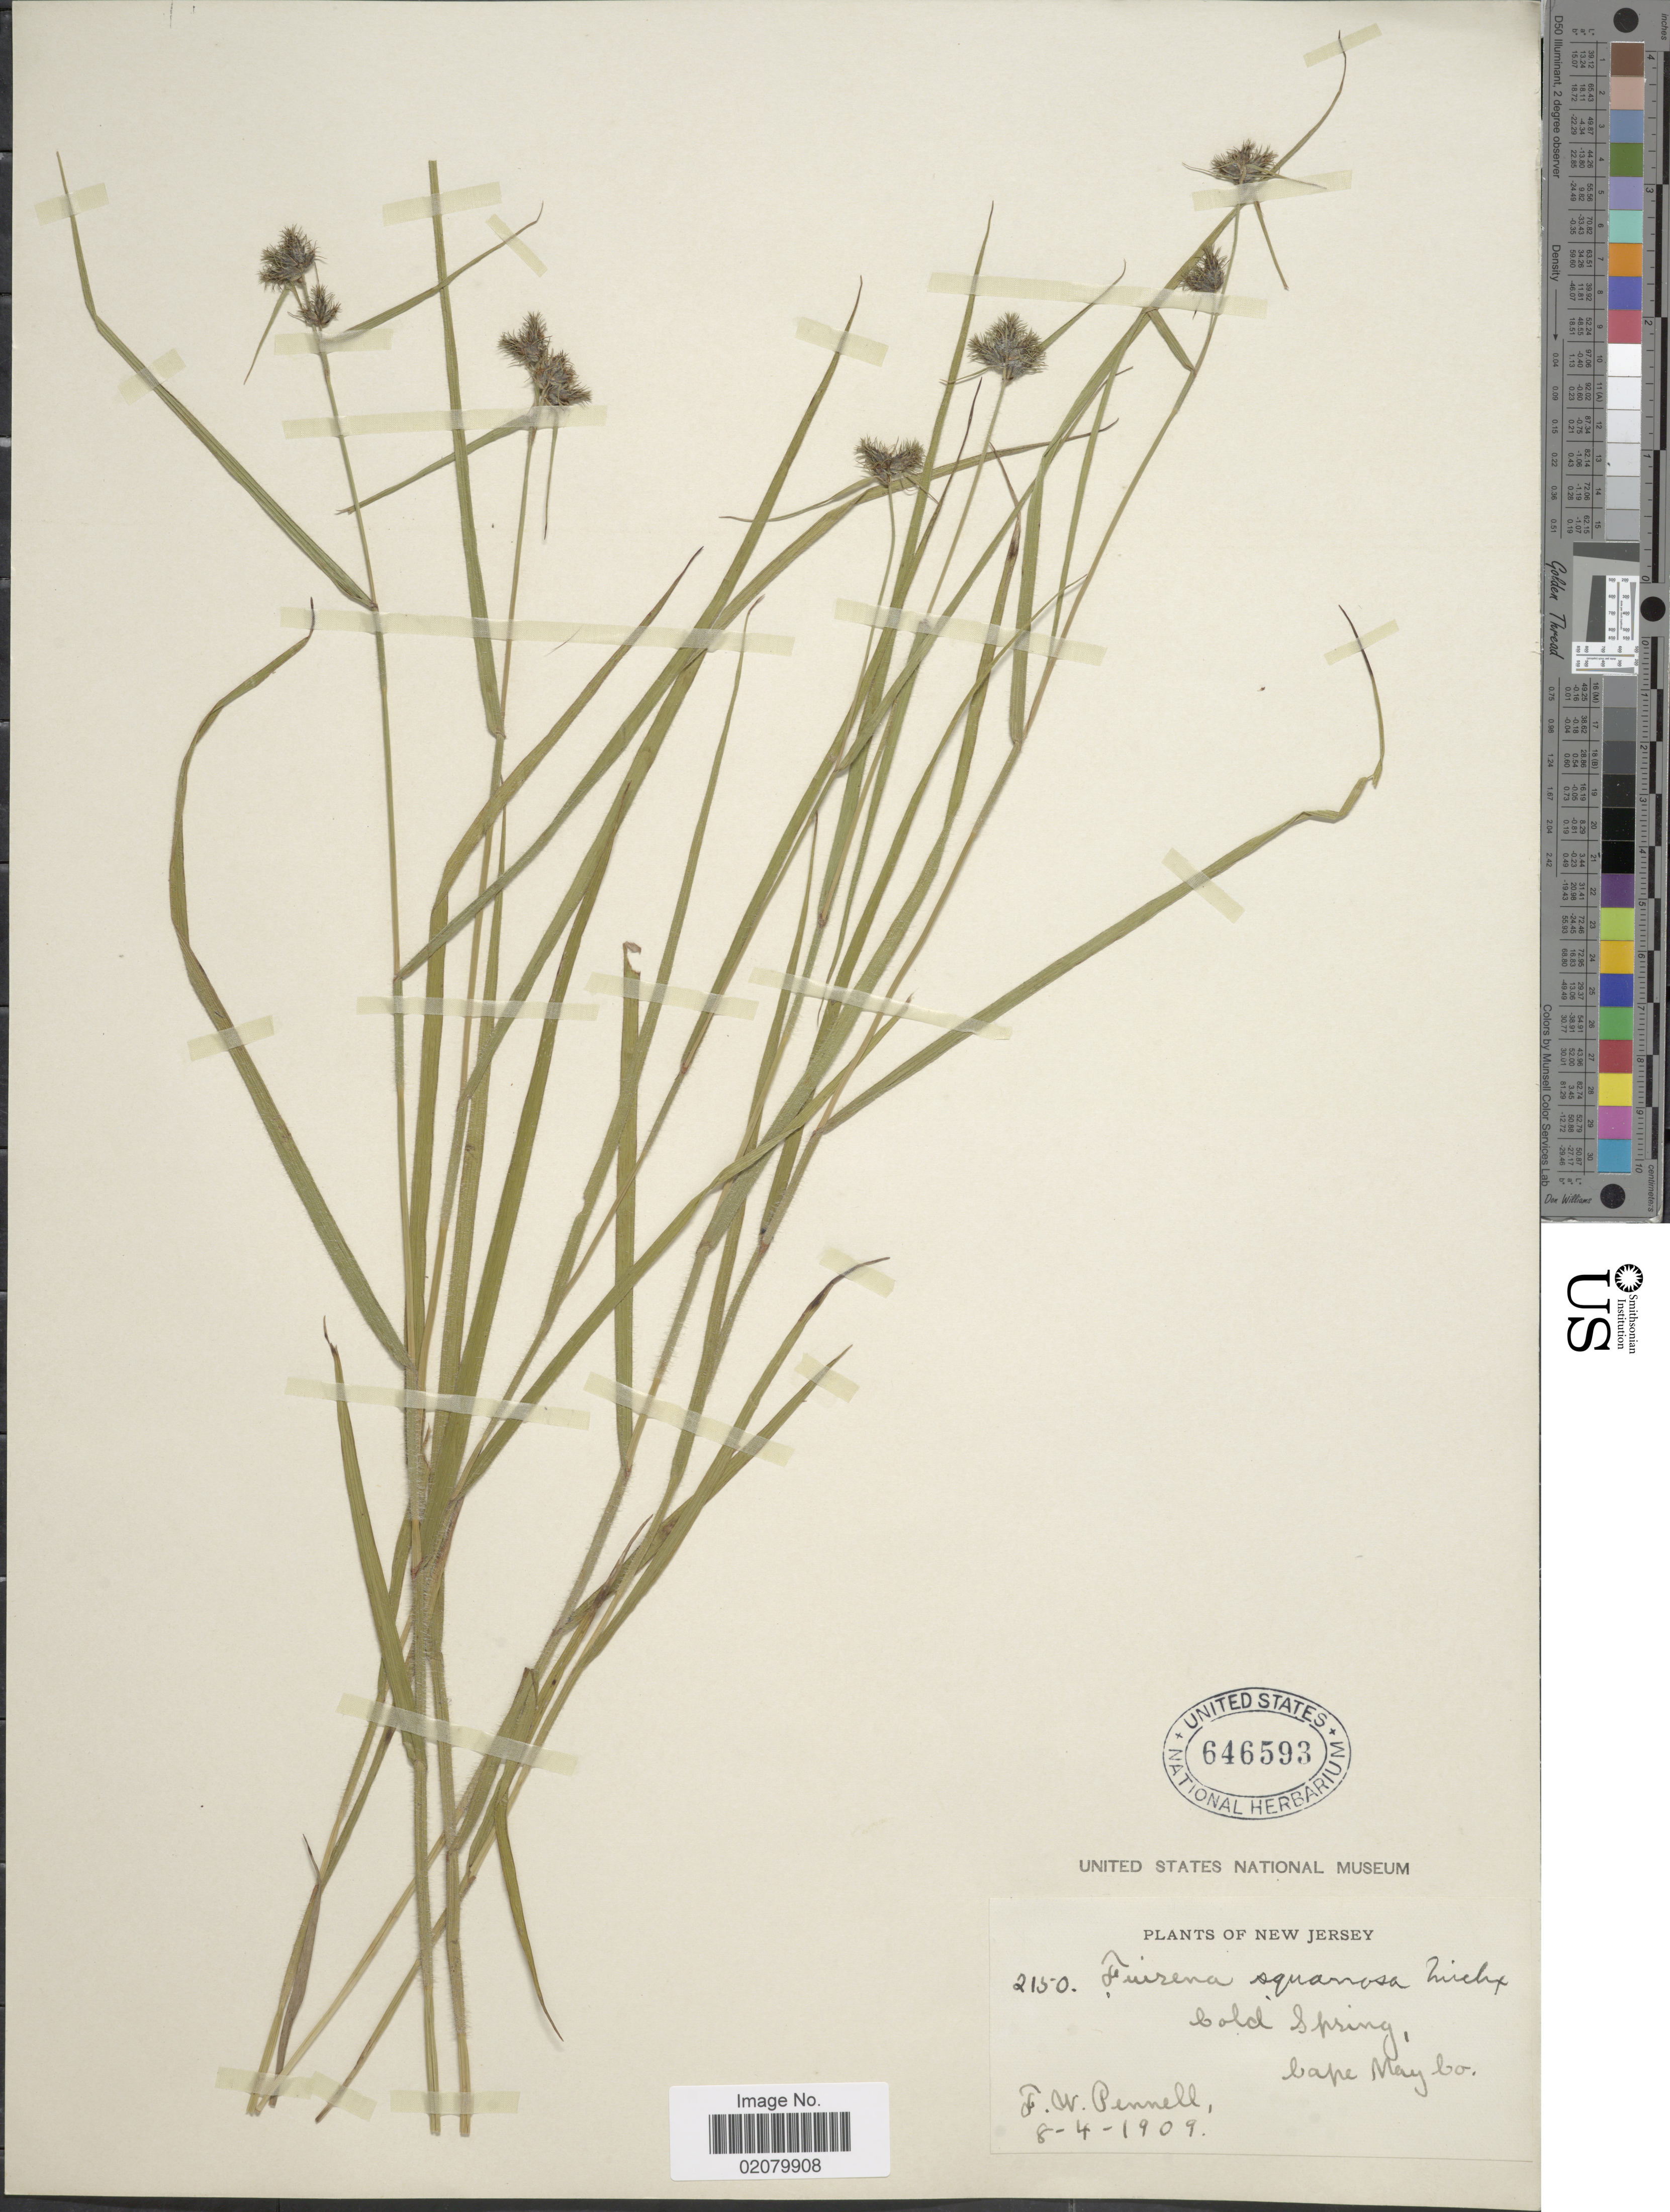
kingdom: Plantae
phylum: Tracheophyta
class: Liliopsida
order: Poales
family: Cyperaceae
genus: Fuirena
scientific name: Fuirena squarrosa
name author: Michx.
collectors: F. W. Pennell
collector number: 2150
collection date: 1909-04-08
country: United States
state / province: New Jersey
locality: Cold Spring, Cape May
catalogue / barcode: US 646593